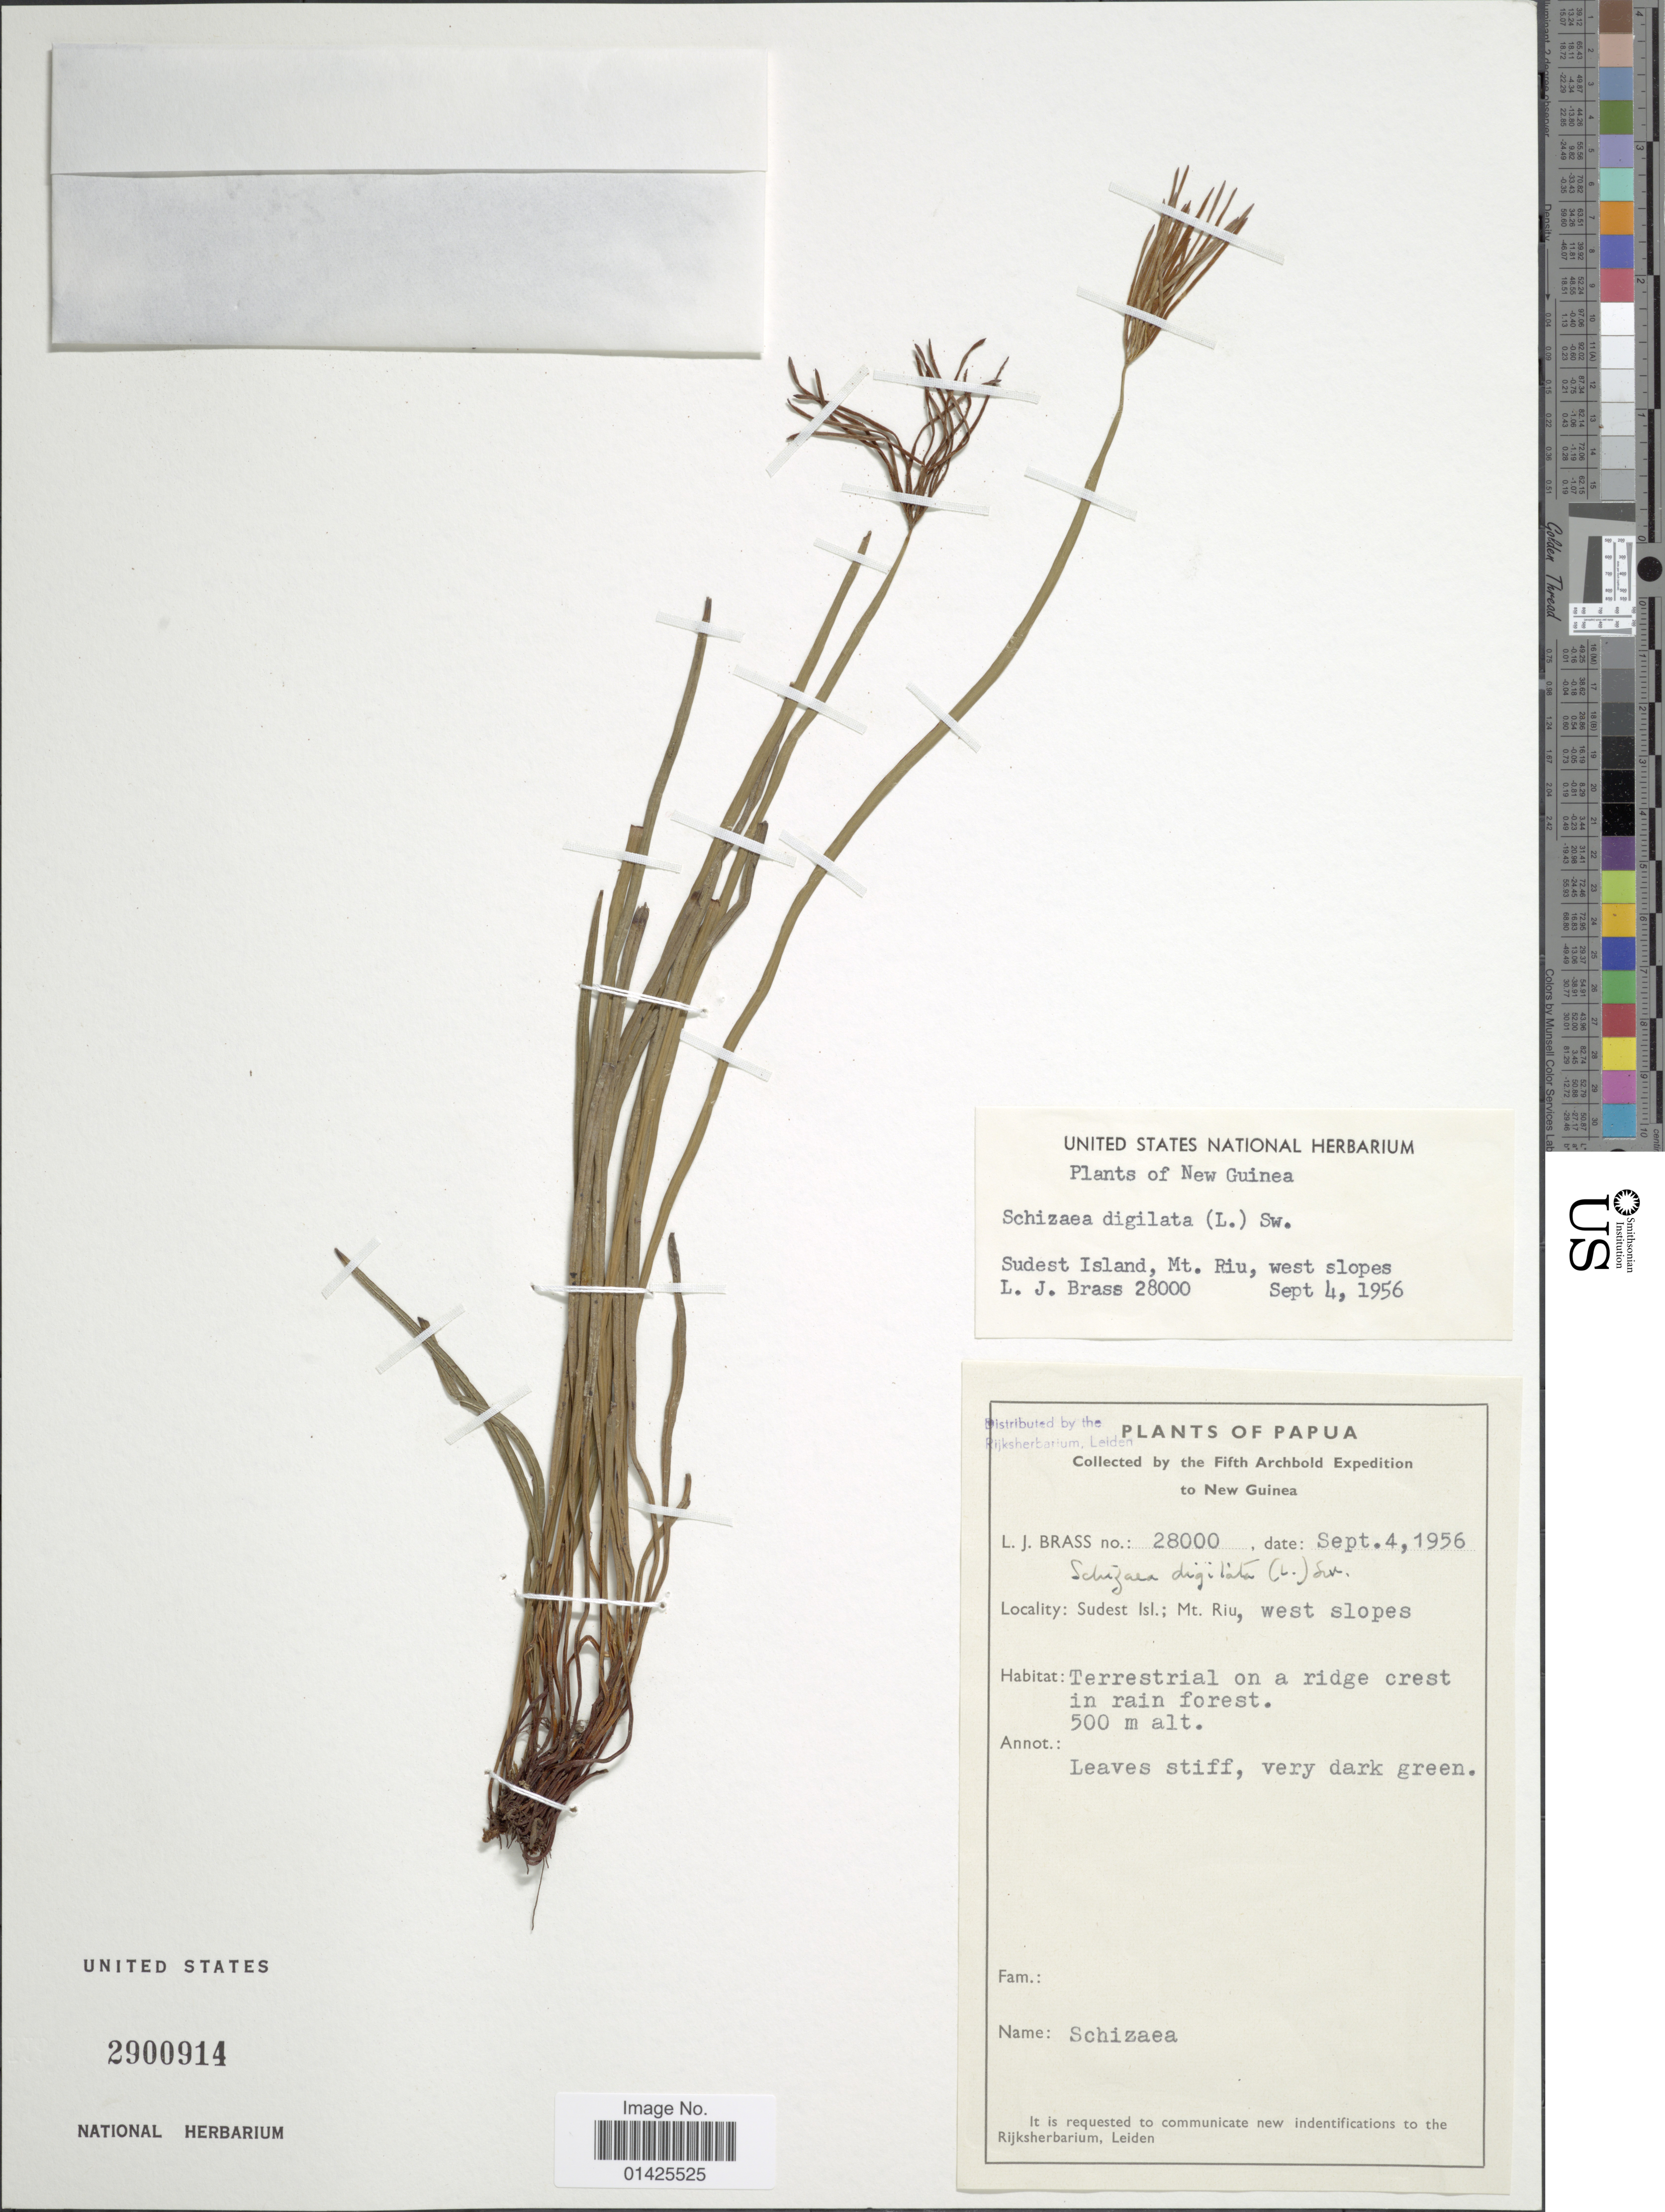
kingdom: Plantae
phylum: Tracheophyta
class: Polypodiopsida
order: Schizaeales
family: Schizaeaceae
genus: Actinostachys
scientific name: Actinostachys digitata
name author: (L.) Wall.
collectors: L. J. Brass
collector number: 28000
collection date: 1956-09-04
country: Indonesia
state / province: Papua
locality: New Guina, Sudest Isl.; Mt. Riu, west slopes.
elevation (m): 500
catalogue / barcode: US 2900914